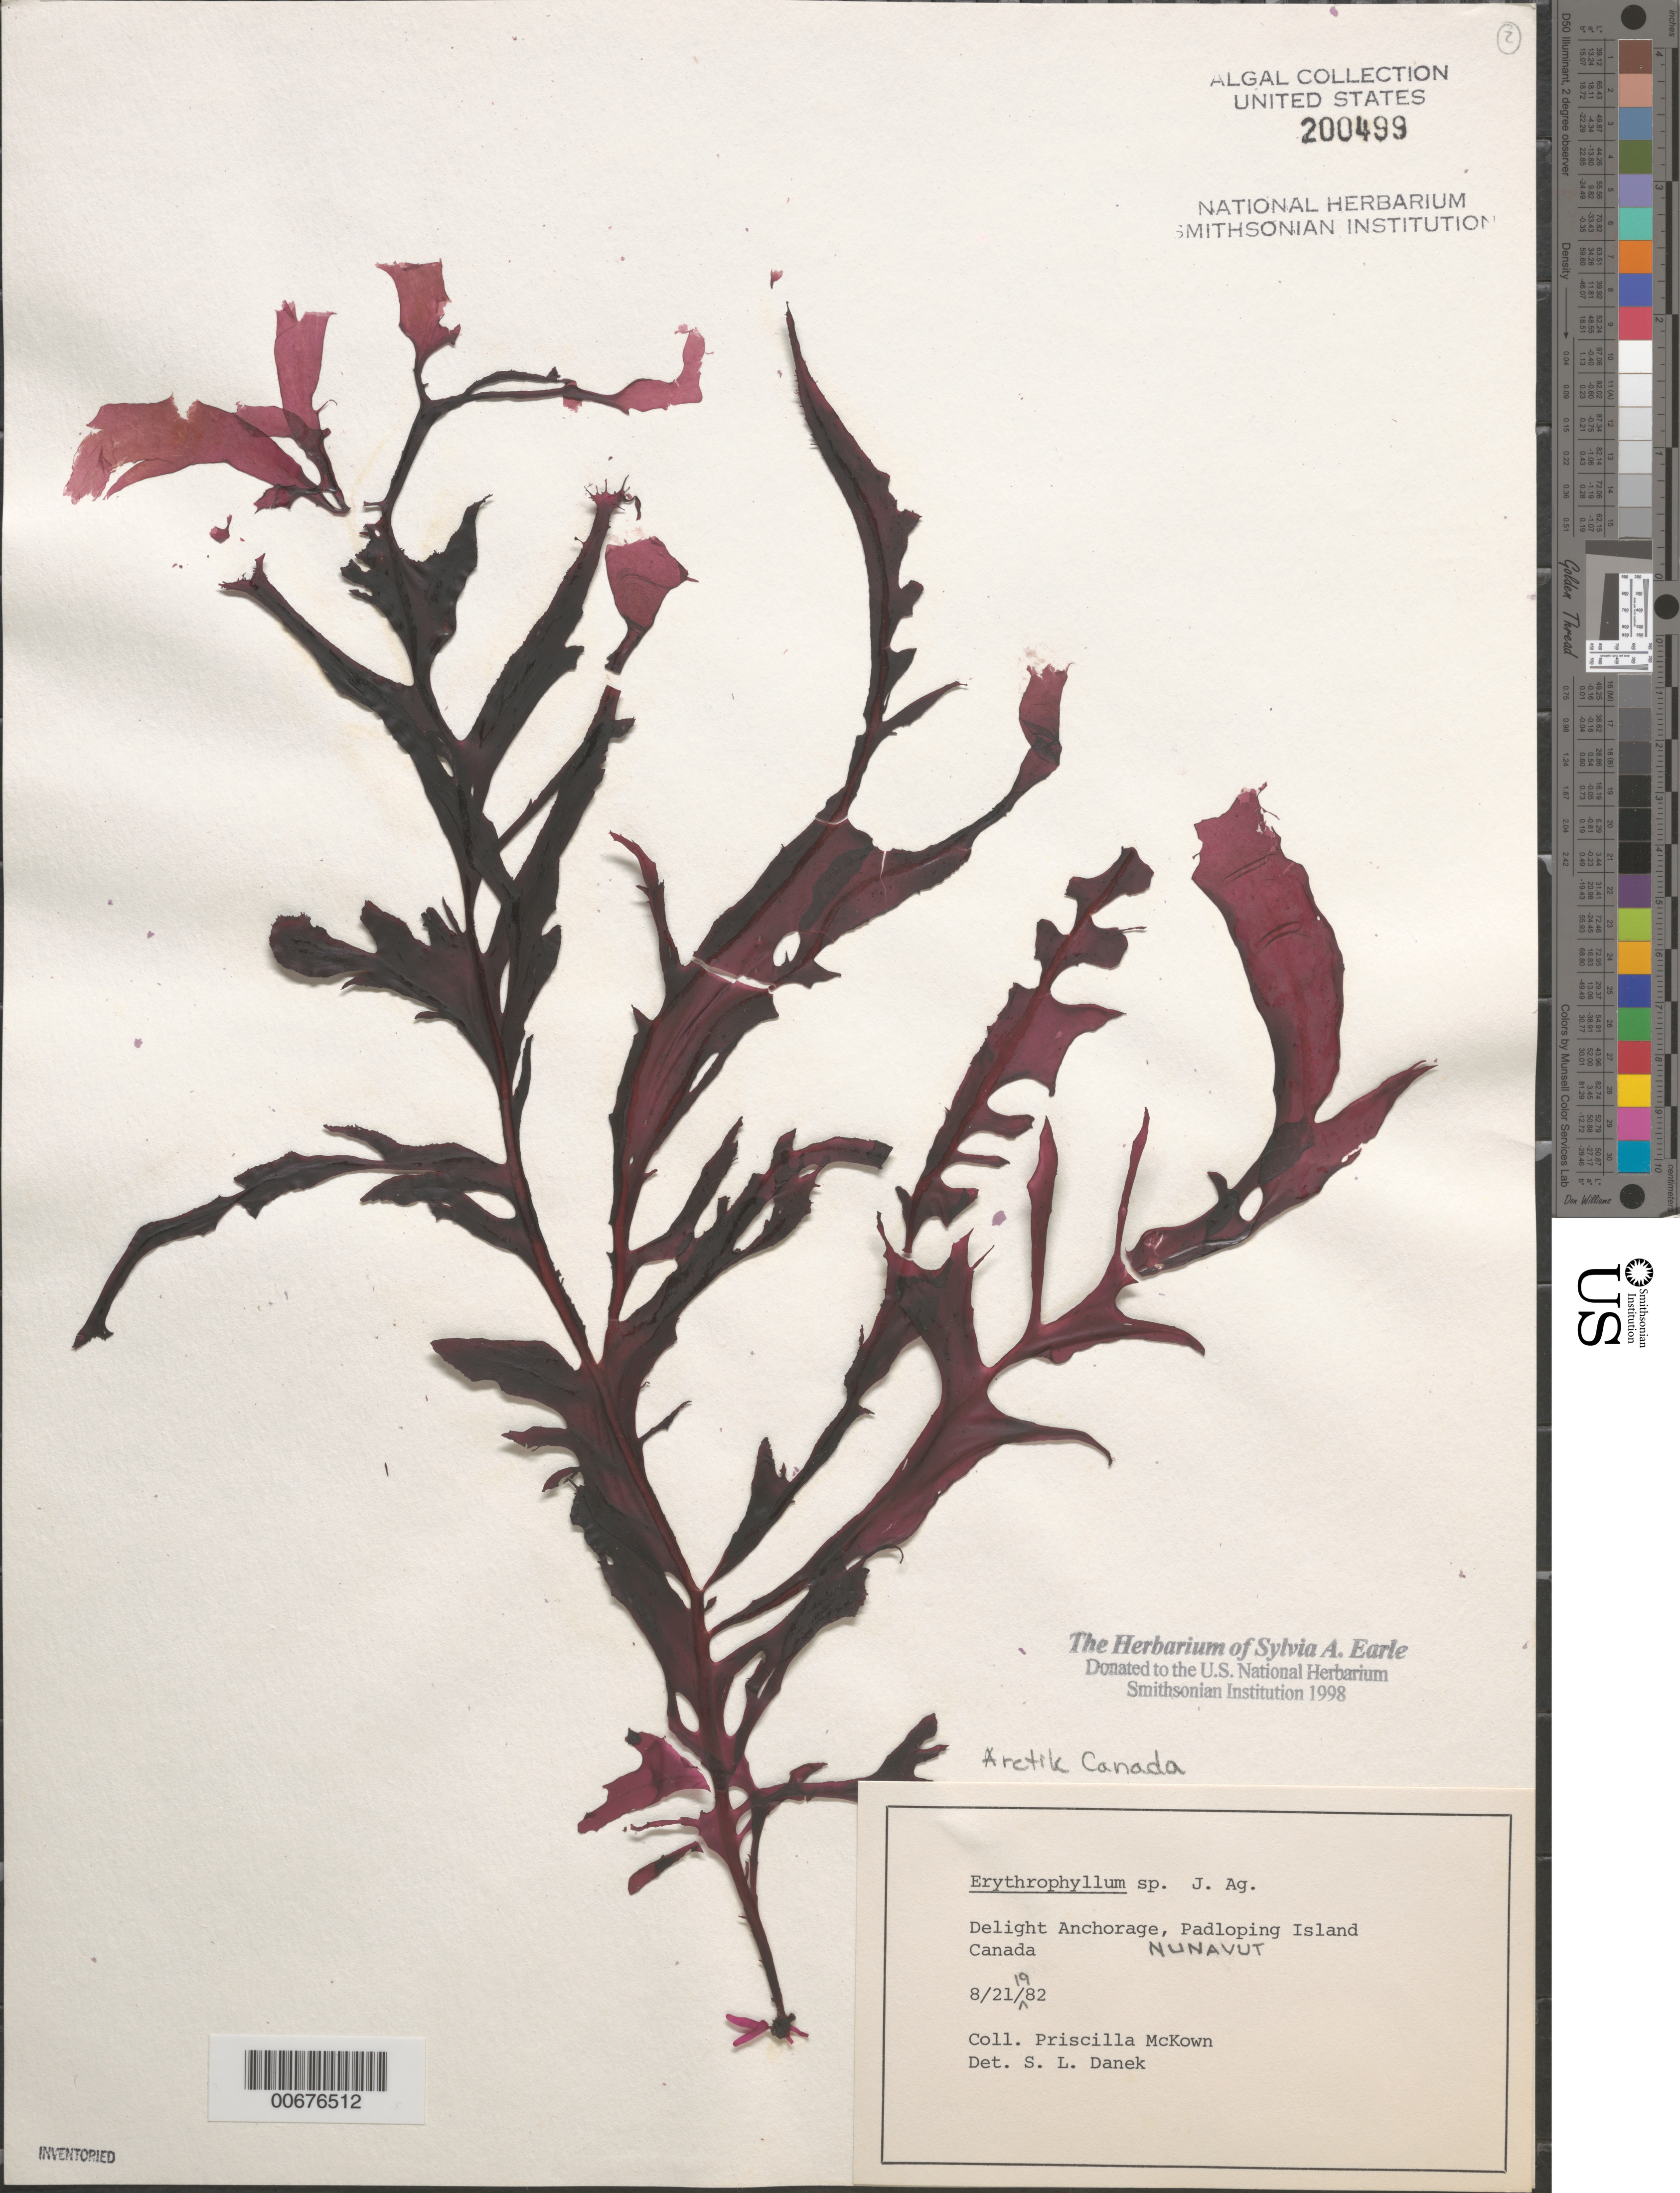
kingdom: Plantae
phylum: Rhodophyta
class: Florideophyceae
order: Gigartinales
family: Kallymeniaceae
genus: Erythrophyllum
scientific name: Erythrophyllum delesserioides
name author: J. Agardh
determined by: Danek, S. L.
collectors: P. McKown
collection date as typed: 21 Aug 1982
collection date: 1982-08-21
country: Canada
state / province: Nunavut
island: Padloping Island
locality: Delight Anchorage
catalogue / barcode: US 200499